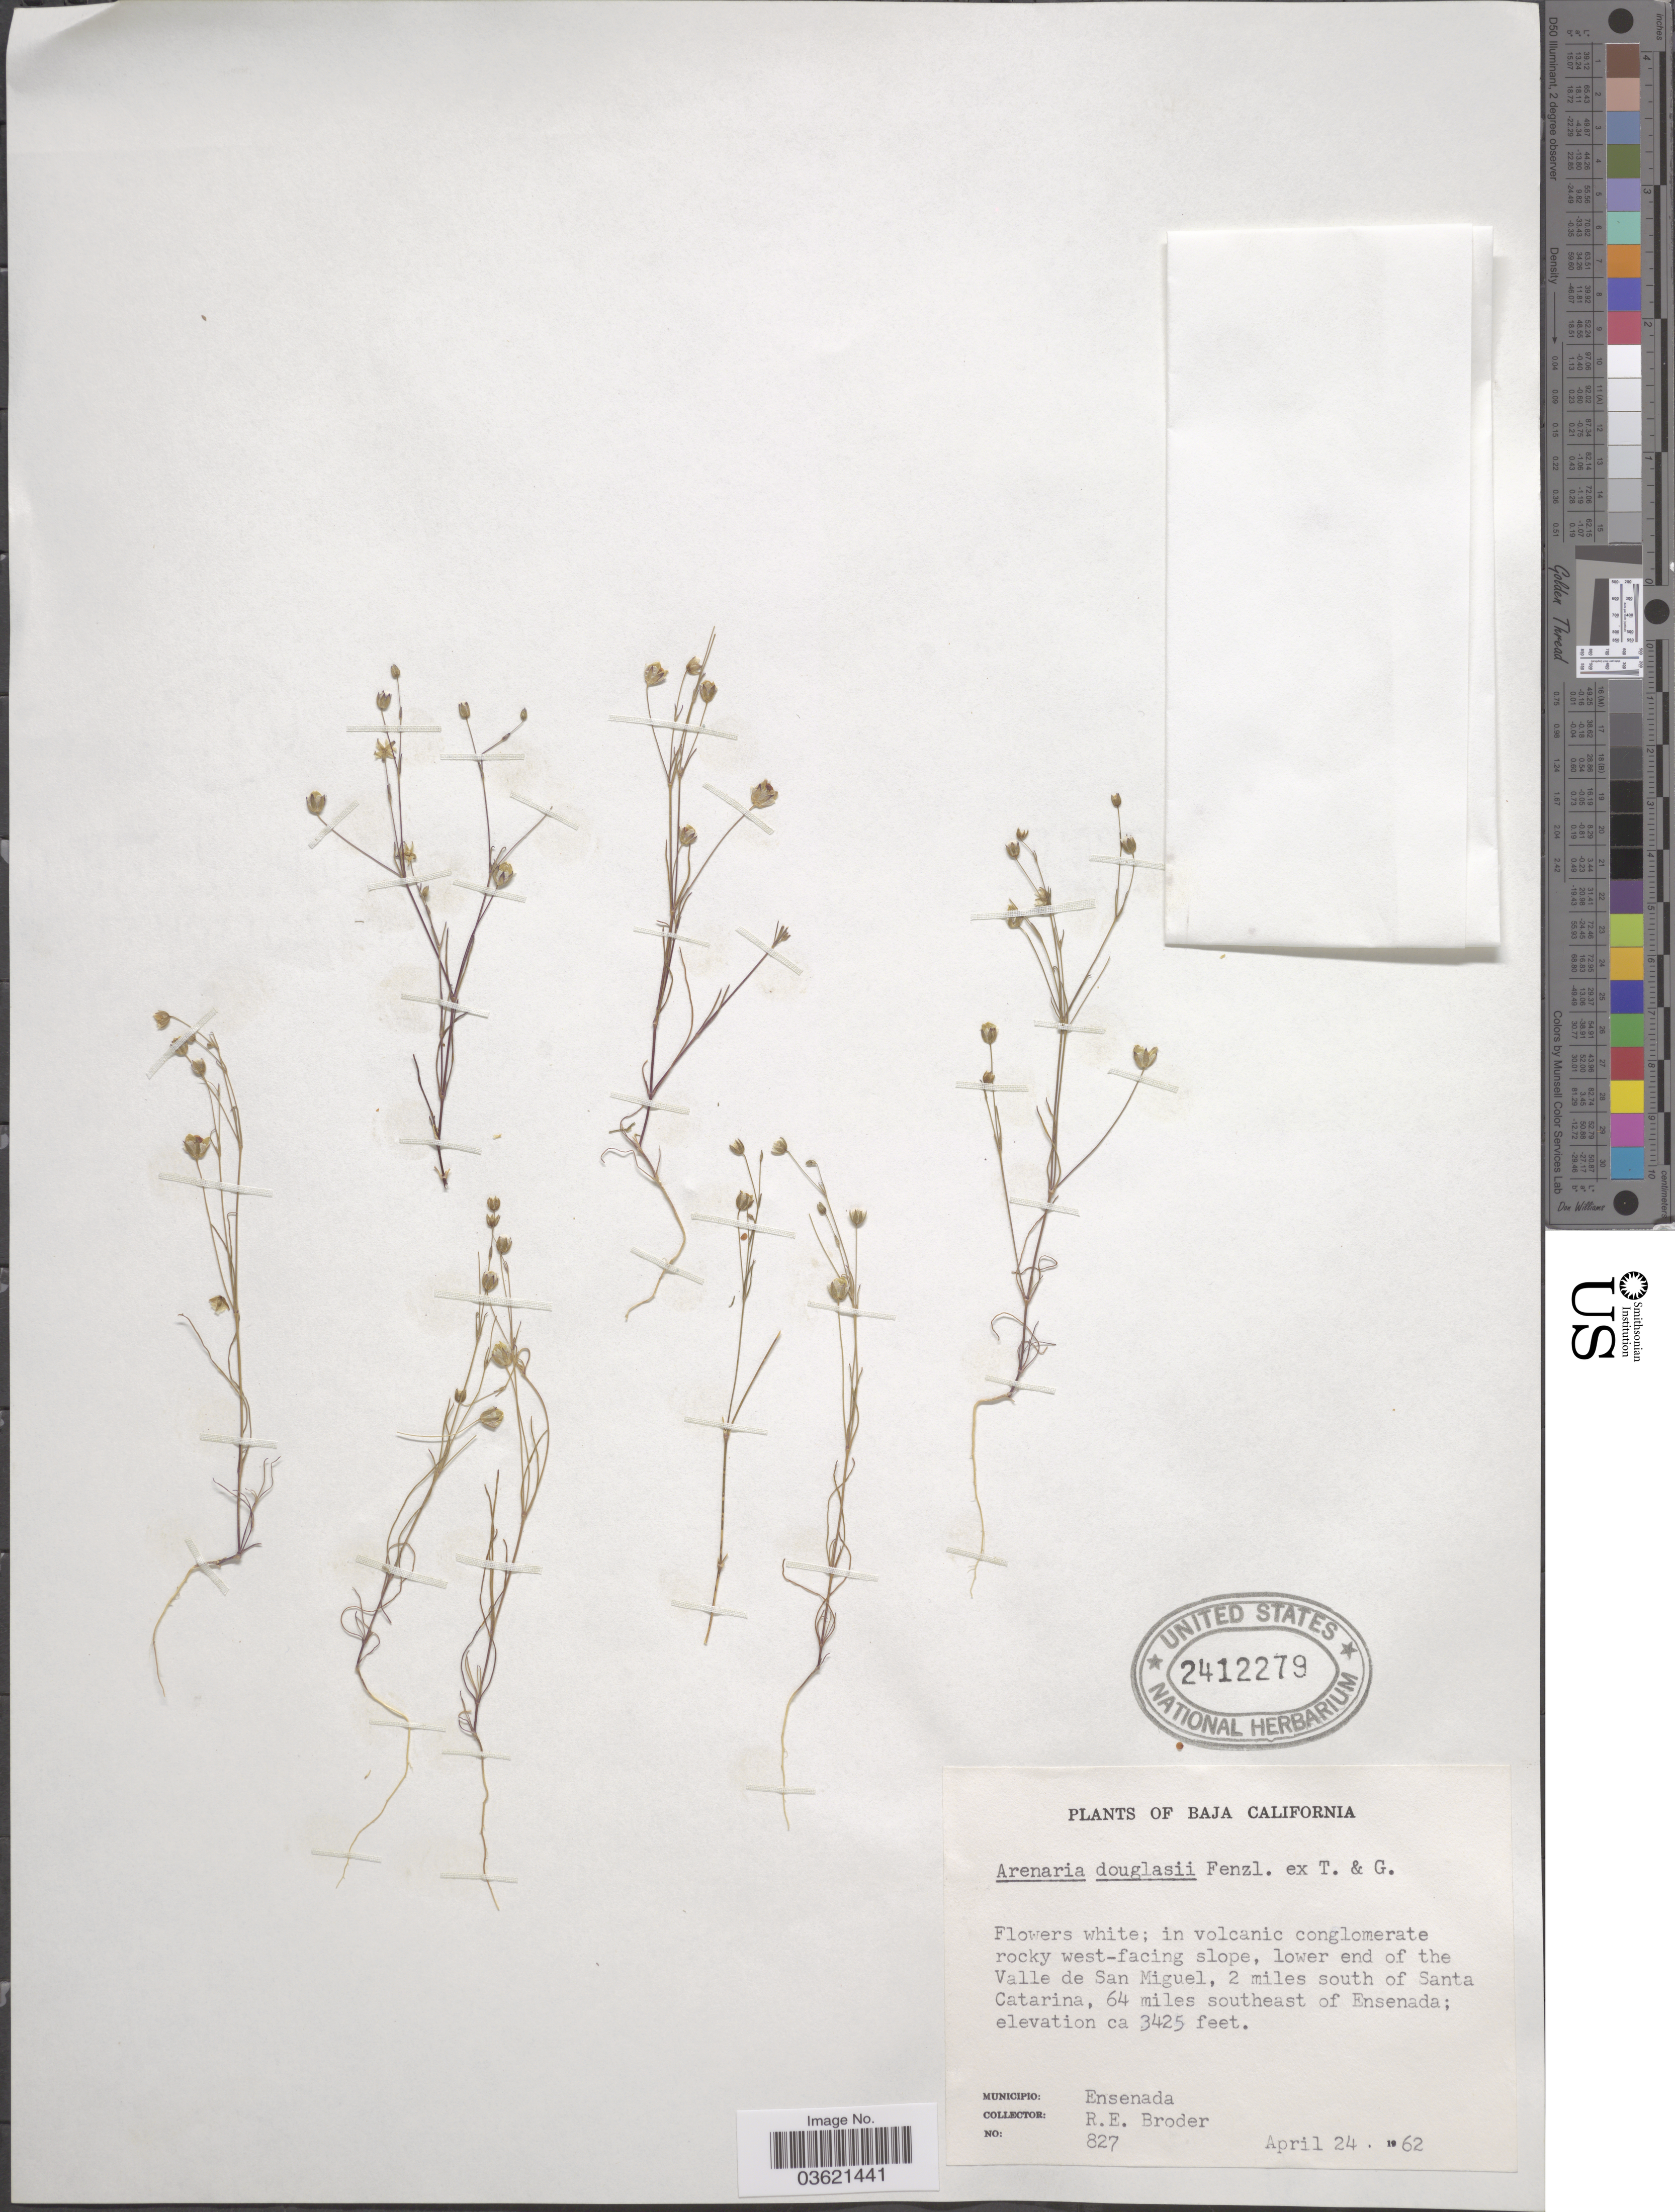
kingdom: Plantae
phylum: Tracheophyta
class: Magnoliopsida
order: Caryophyllales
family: Caryophyllaceae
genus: Arenaria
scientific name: Arenaria douglasii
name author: Fenzl ex Torr. & A. Gray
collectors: R. Broder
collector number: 827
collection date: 1962-04-24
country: Mexico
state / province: Baja California Norte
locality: Lower end of the Valle de San Miguel, 2 miles south of Santa Catarina, 64 miles southeast of Ensenada. Municipio: Ensenada.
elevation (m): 1044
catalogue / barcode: US 2412279